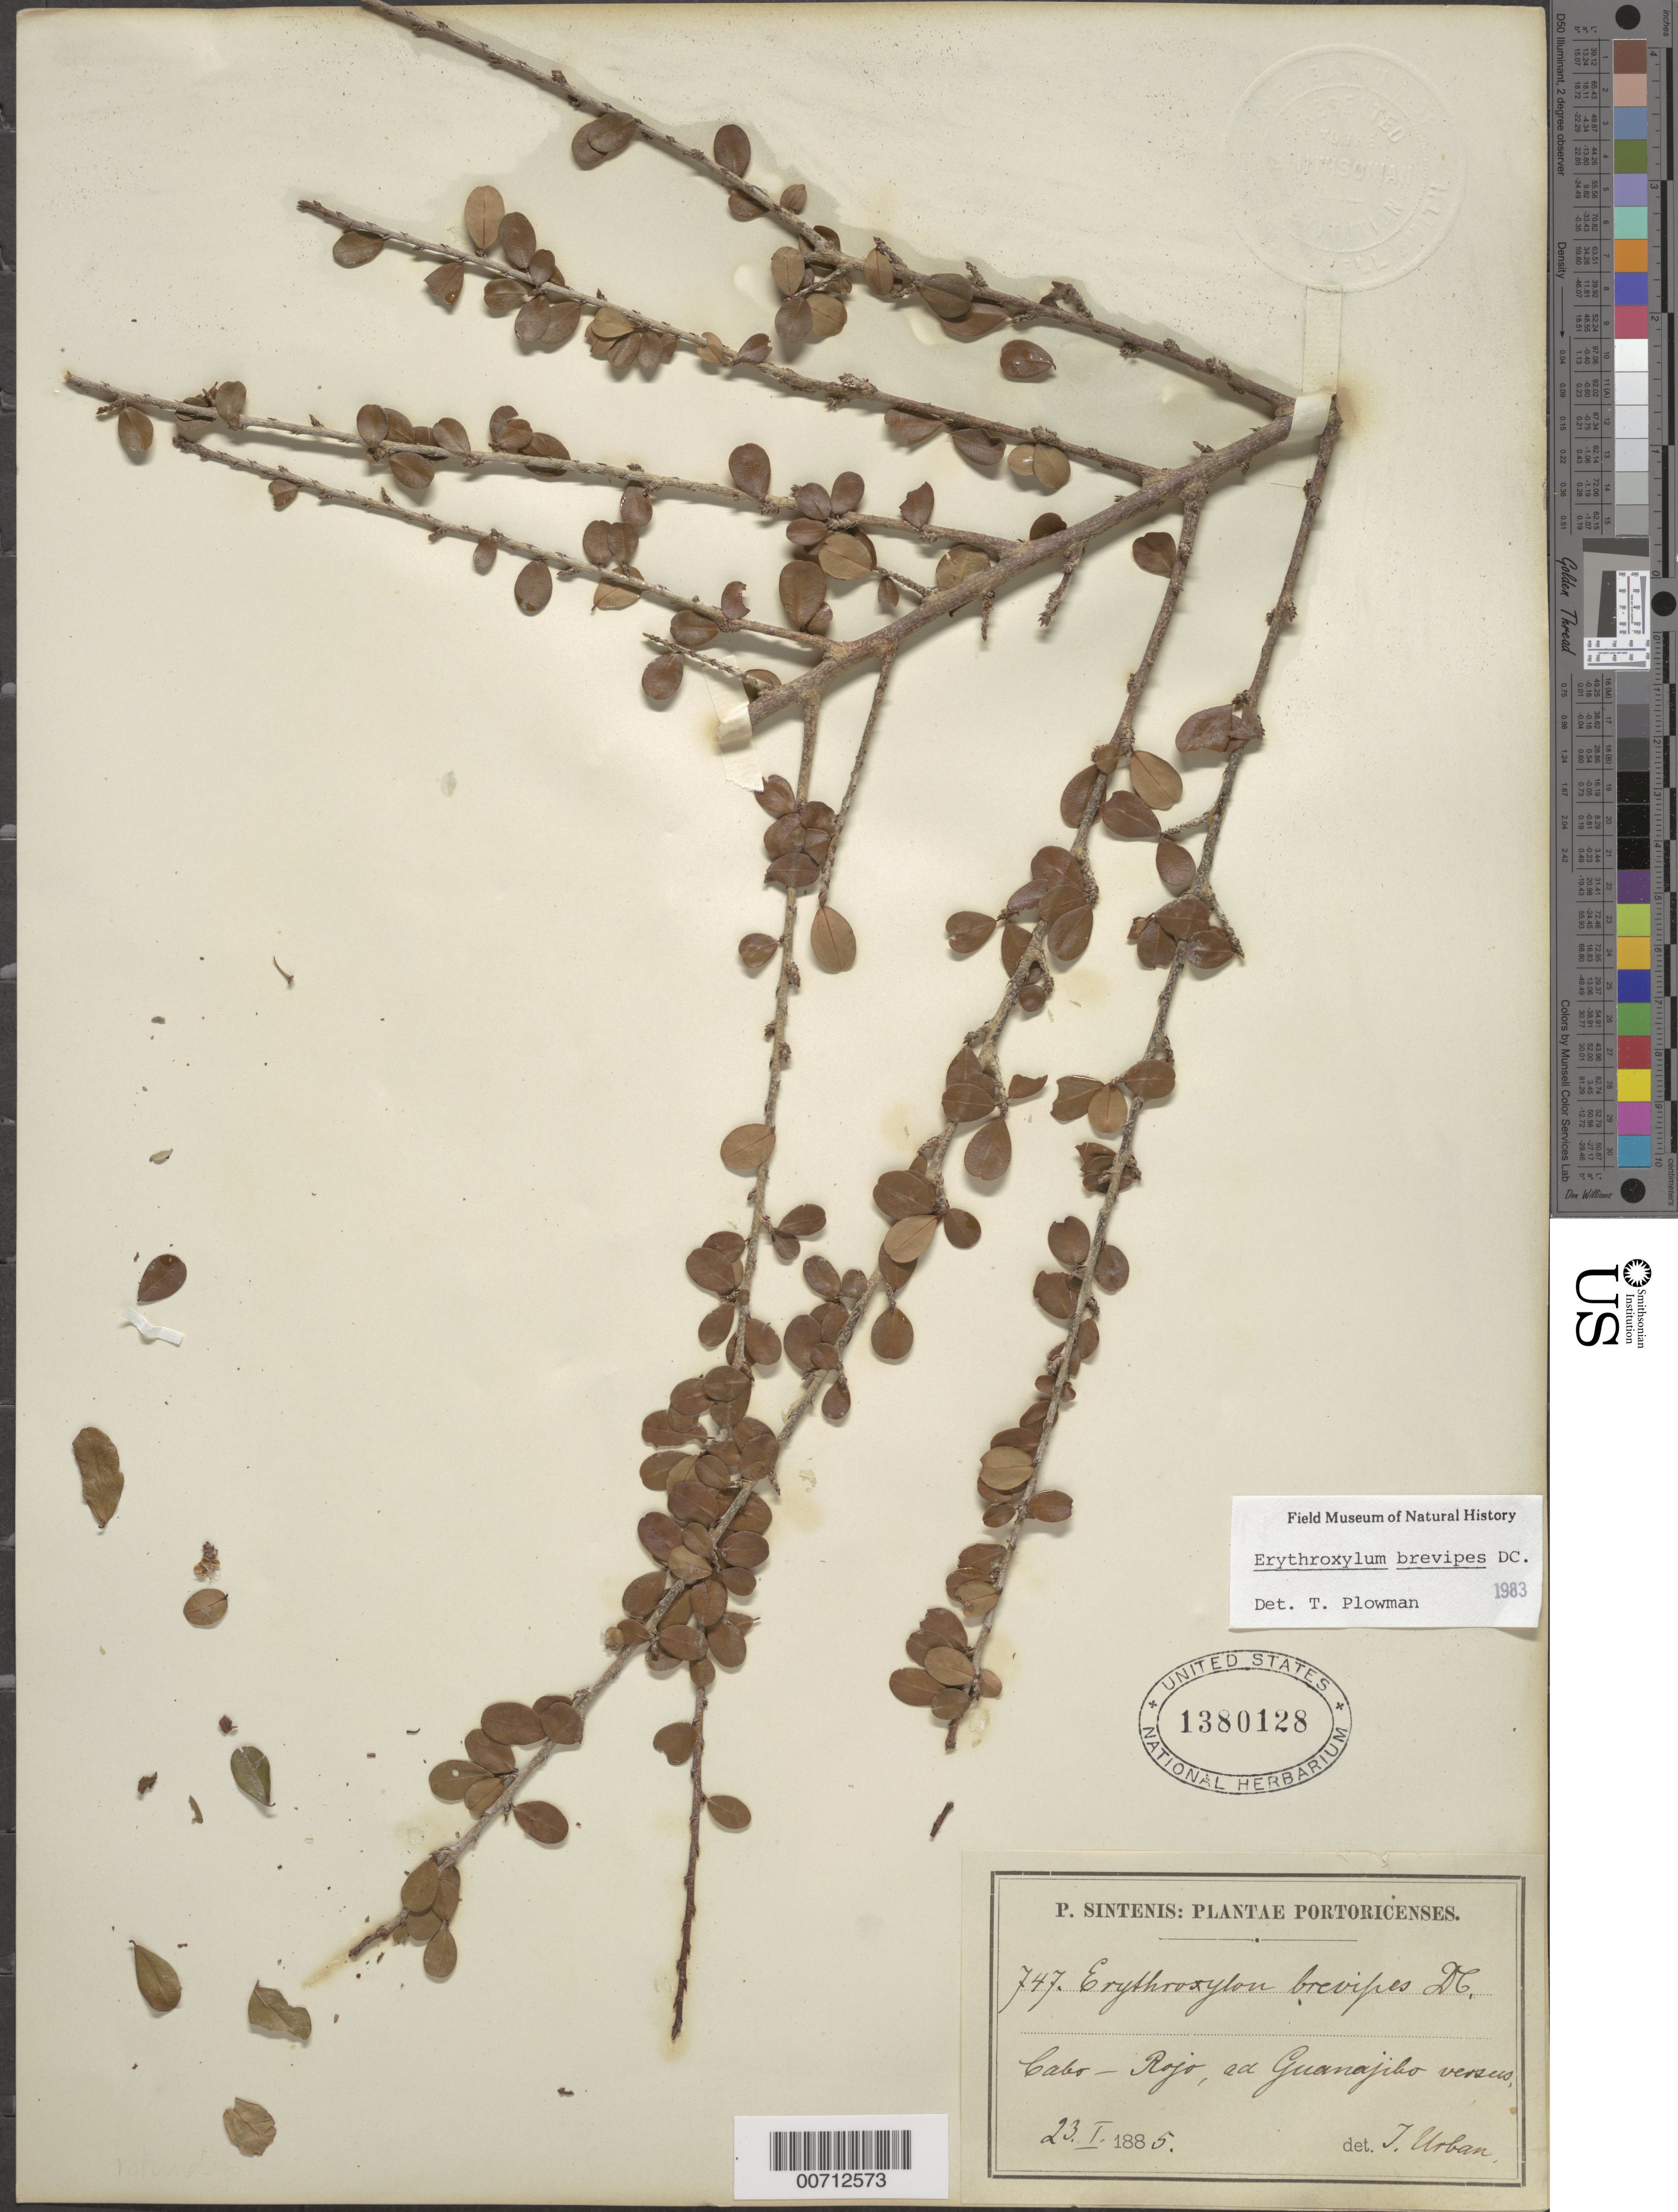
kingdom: Plantae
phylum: Tracheophyta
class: Magnoliopsida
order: Malpighiales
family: Erythroxylaceae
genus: Erythroxylum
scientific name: Erythroxylum brevipes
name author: DC.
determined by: Plowman, Timothy C.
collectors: P. Sintenis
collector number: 747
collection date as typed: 23 Jan 1885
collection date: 1885-01-23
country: Puerto Rico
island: Greater Antilles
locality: Cabo-Rojo, ad Guanajibo versus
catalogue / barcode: US 1380128